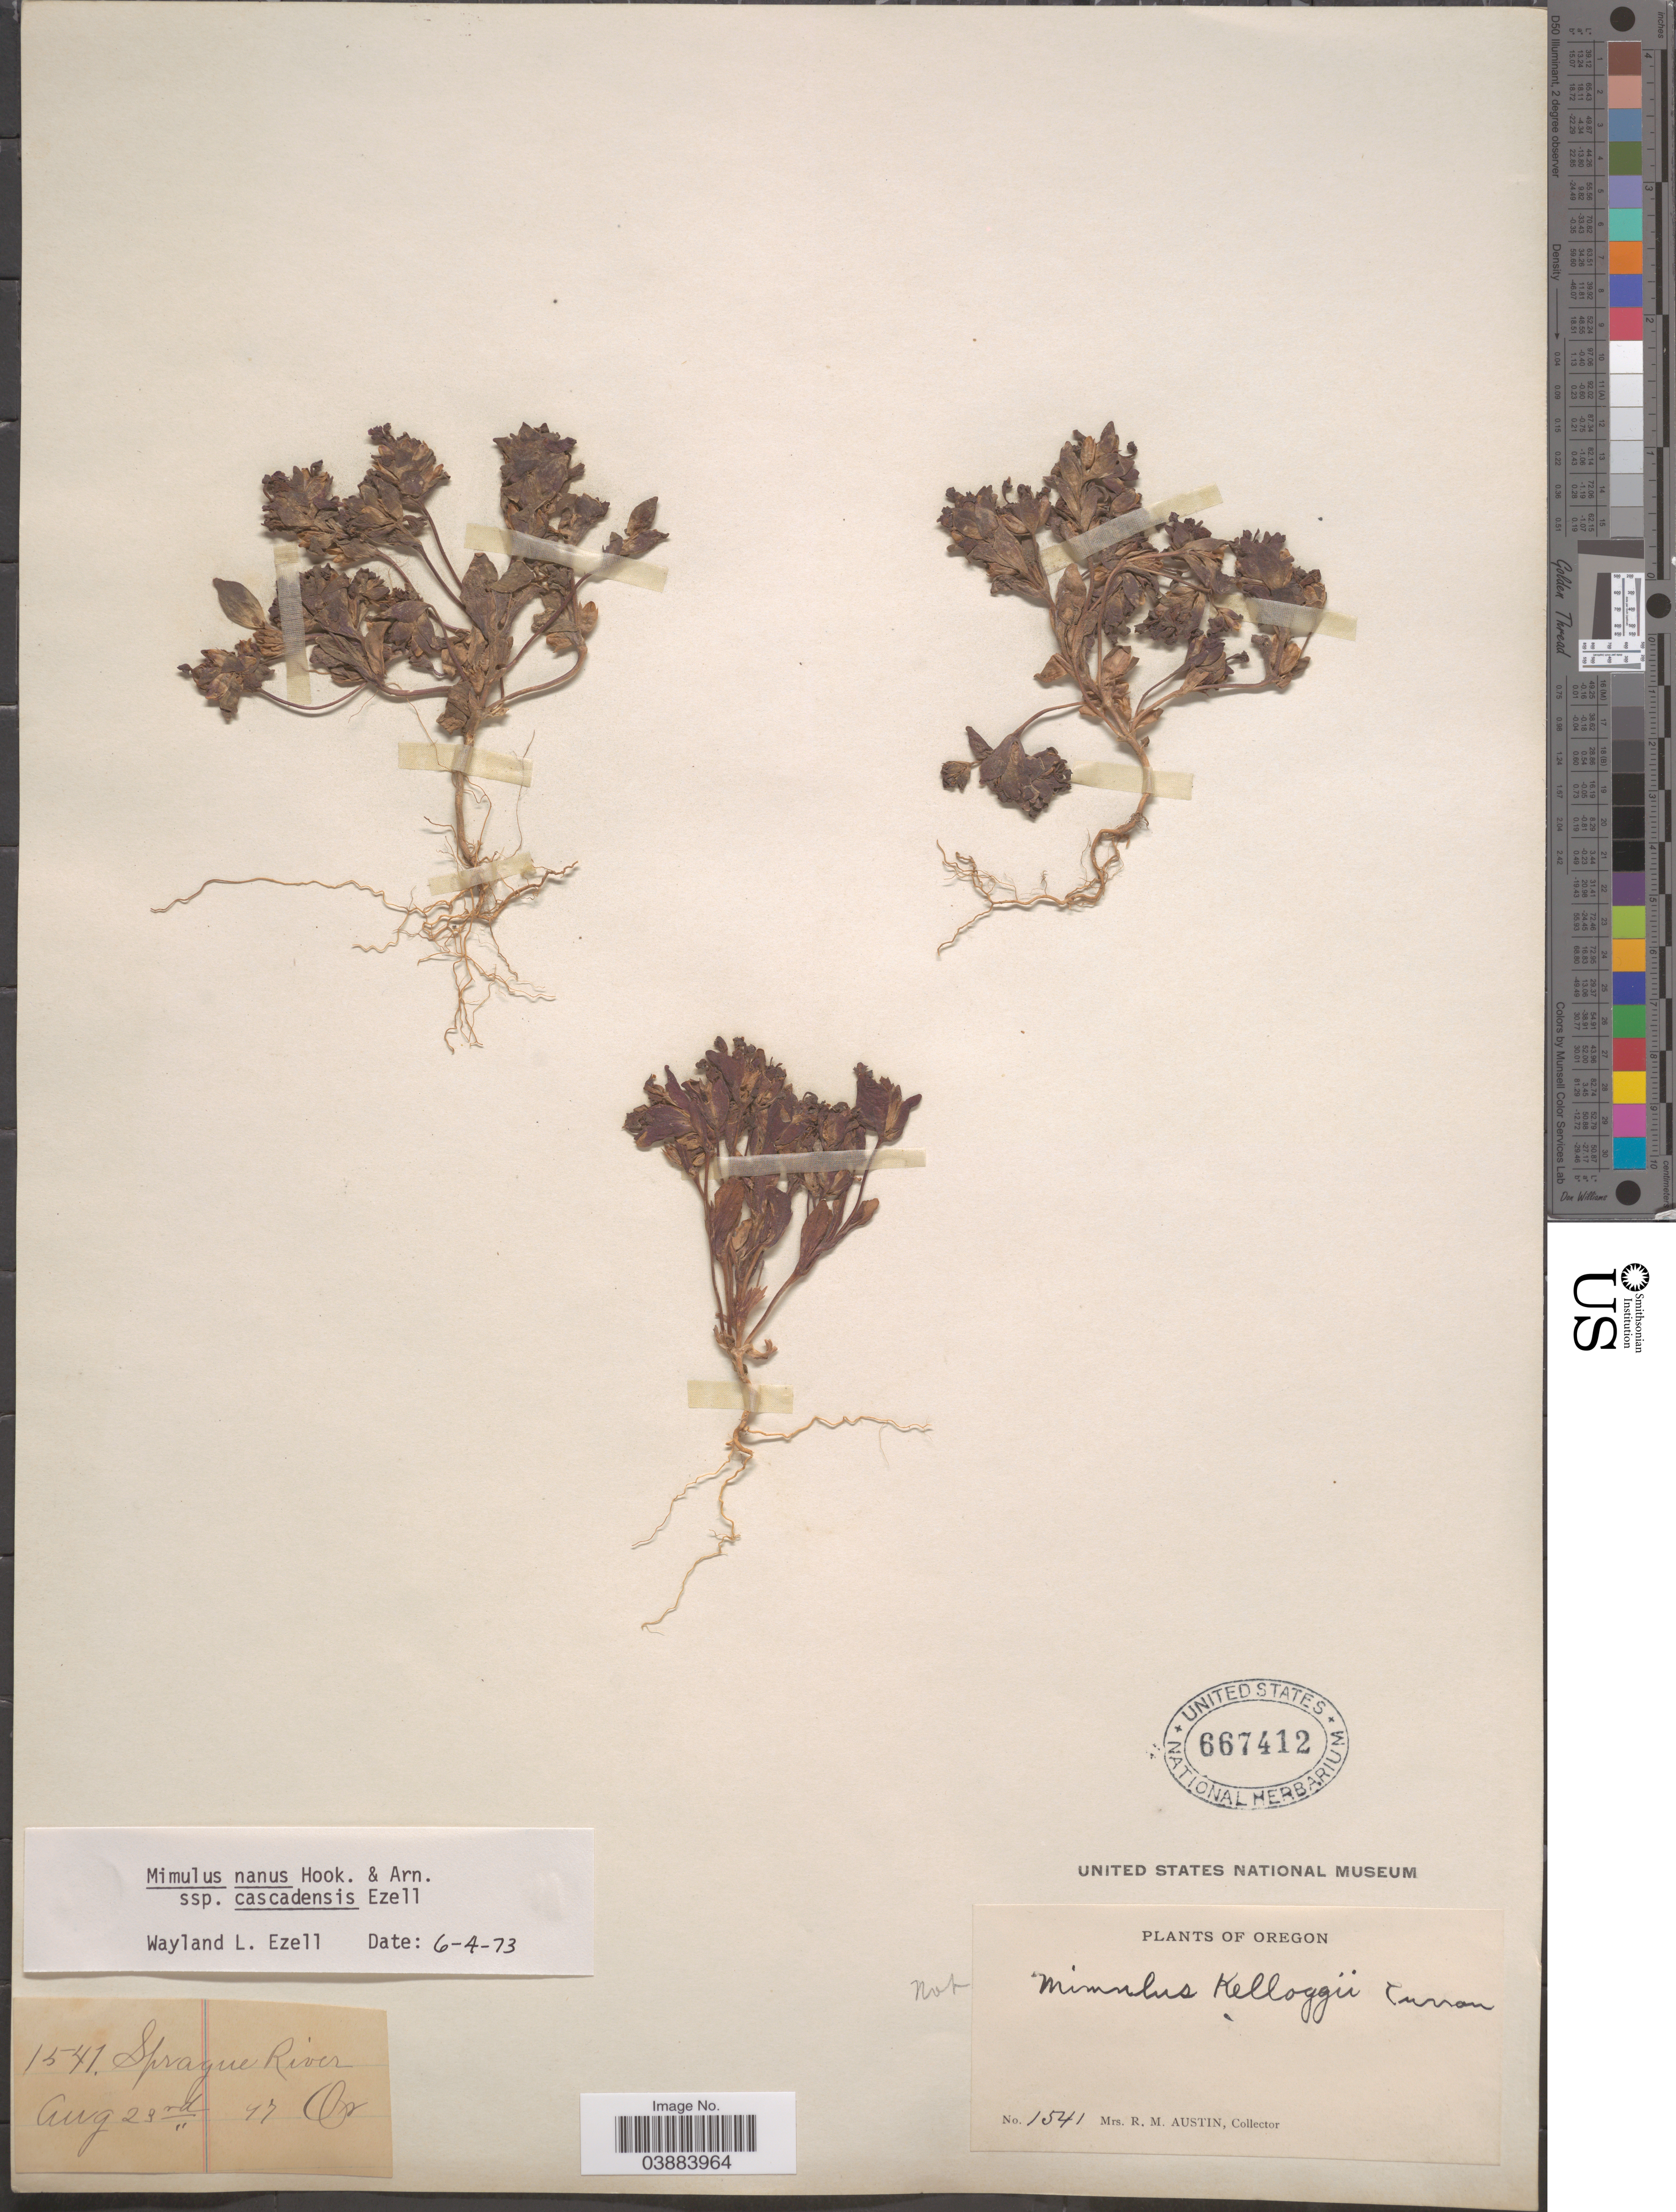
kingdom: Plantae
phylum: Tracheophyta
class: Magnoliopsida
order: Lamiales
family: Phrymaceae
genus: Eunanus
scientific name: Eunanus nanus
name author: (Hook. & Arn.) Holz.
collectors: R. Austin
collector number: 1541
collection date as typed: Transcribed d/m/y: 23/8/47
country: United States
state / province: Oregon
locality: Spragne River.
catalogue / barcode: US 667412